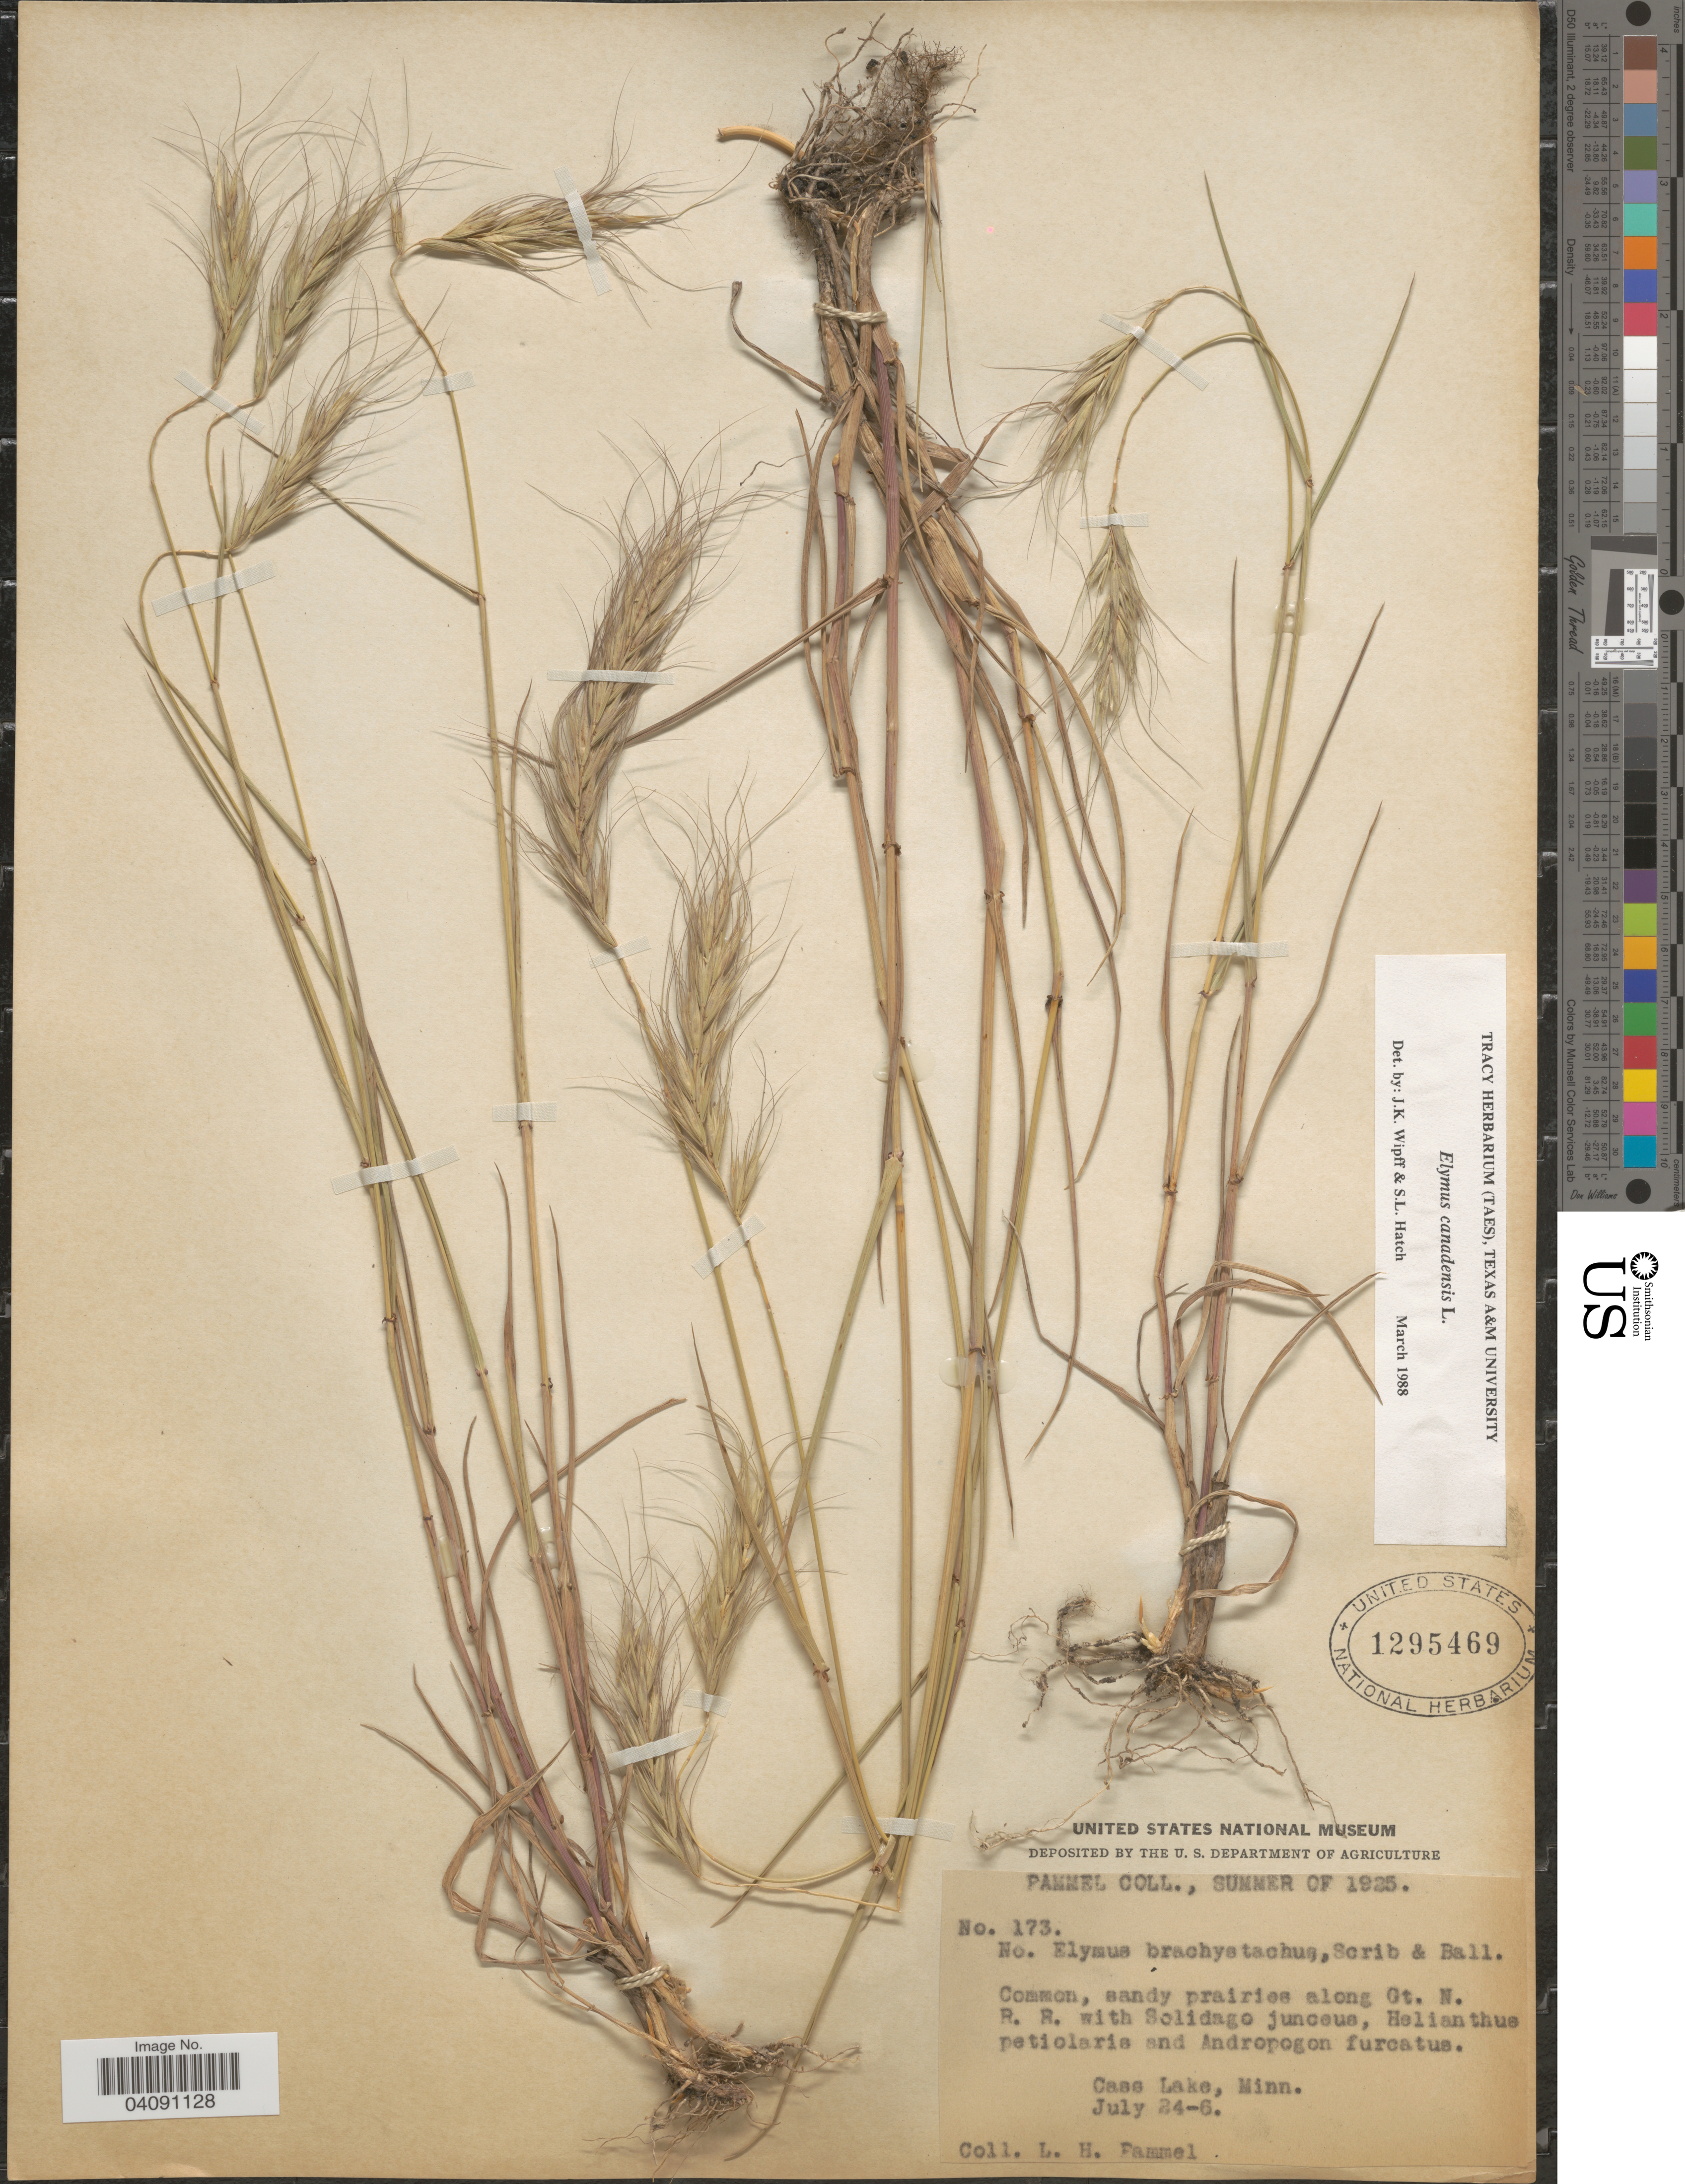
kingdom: Plantae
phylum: Tracheophyta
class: Liliopsida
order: Poales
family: Poaceae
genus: Elymus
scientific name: Elymus canadensis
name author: L.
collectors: L. Pammel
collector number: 173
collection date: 1925-07-24/1925-07-26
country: United States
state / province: Minnesota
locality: Common, sandy prairies along Gt. N. R.R. Cass Lake.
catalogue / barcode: US 1295469